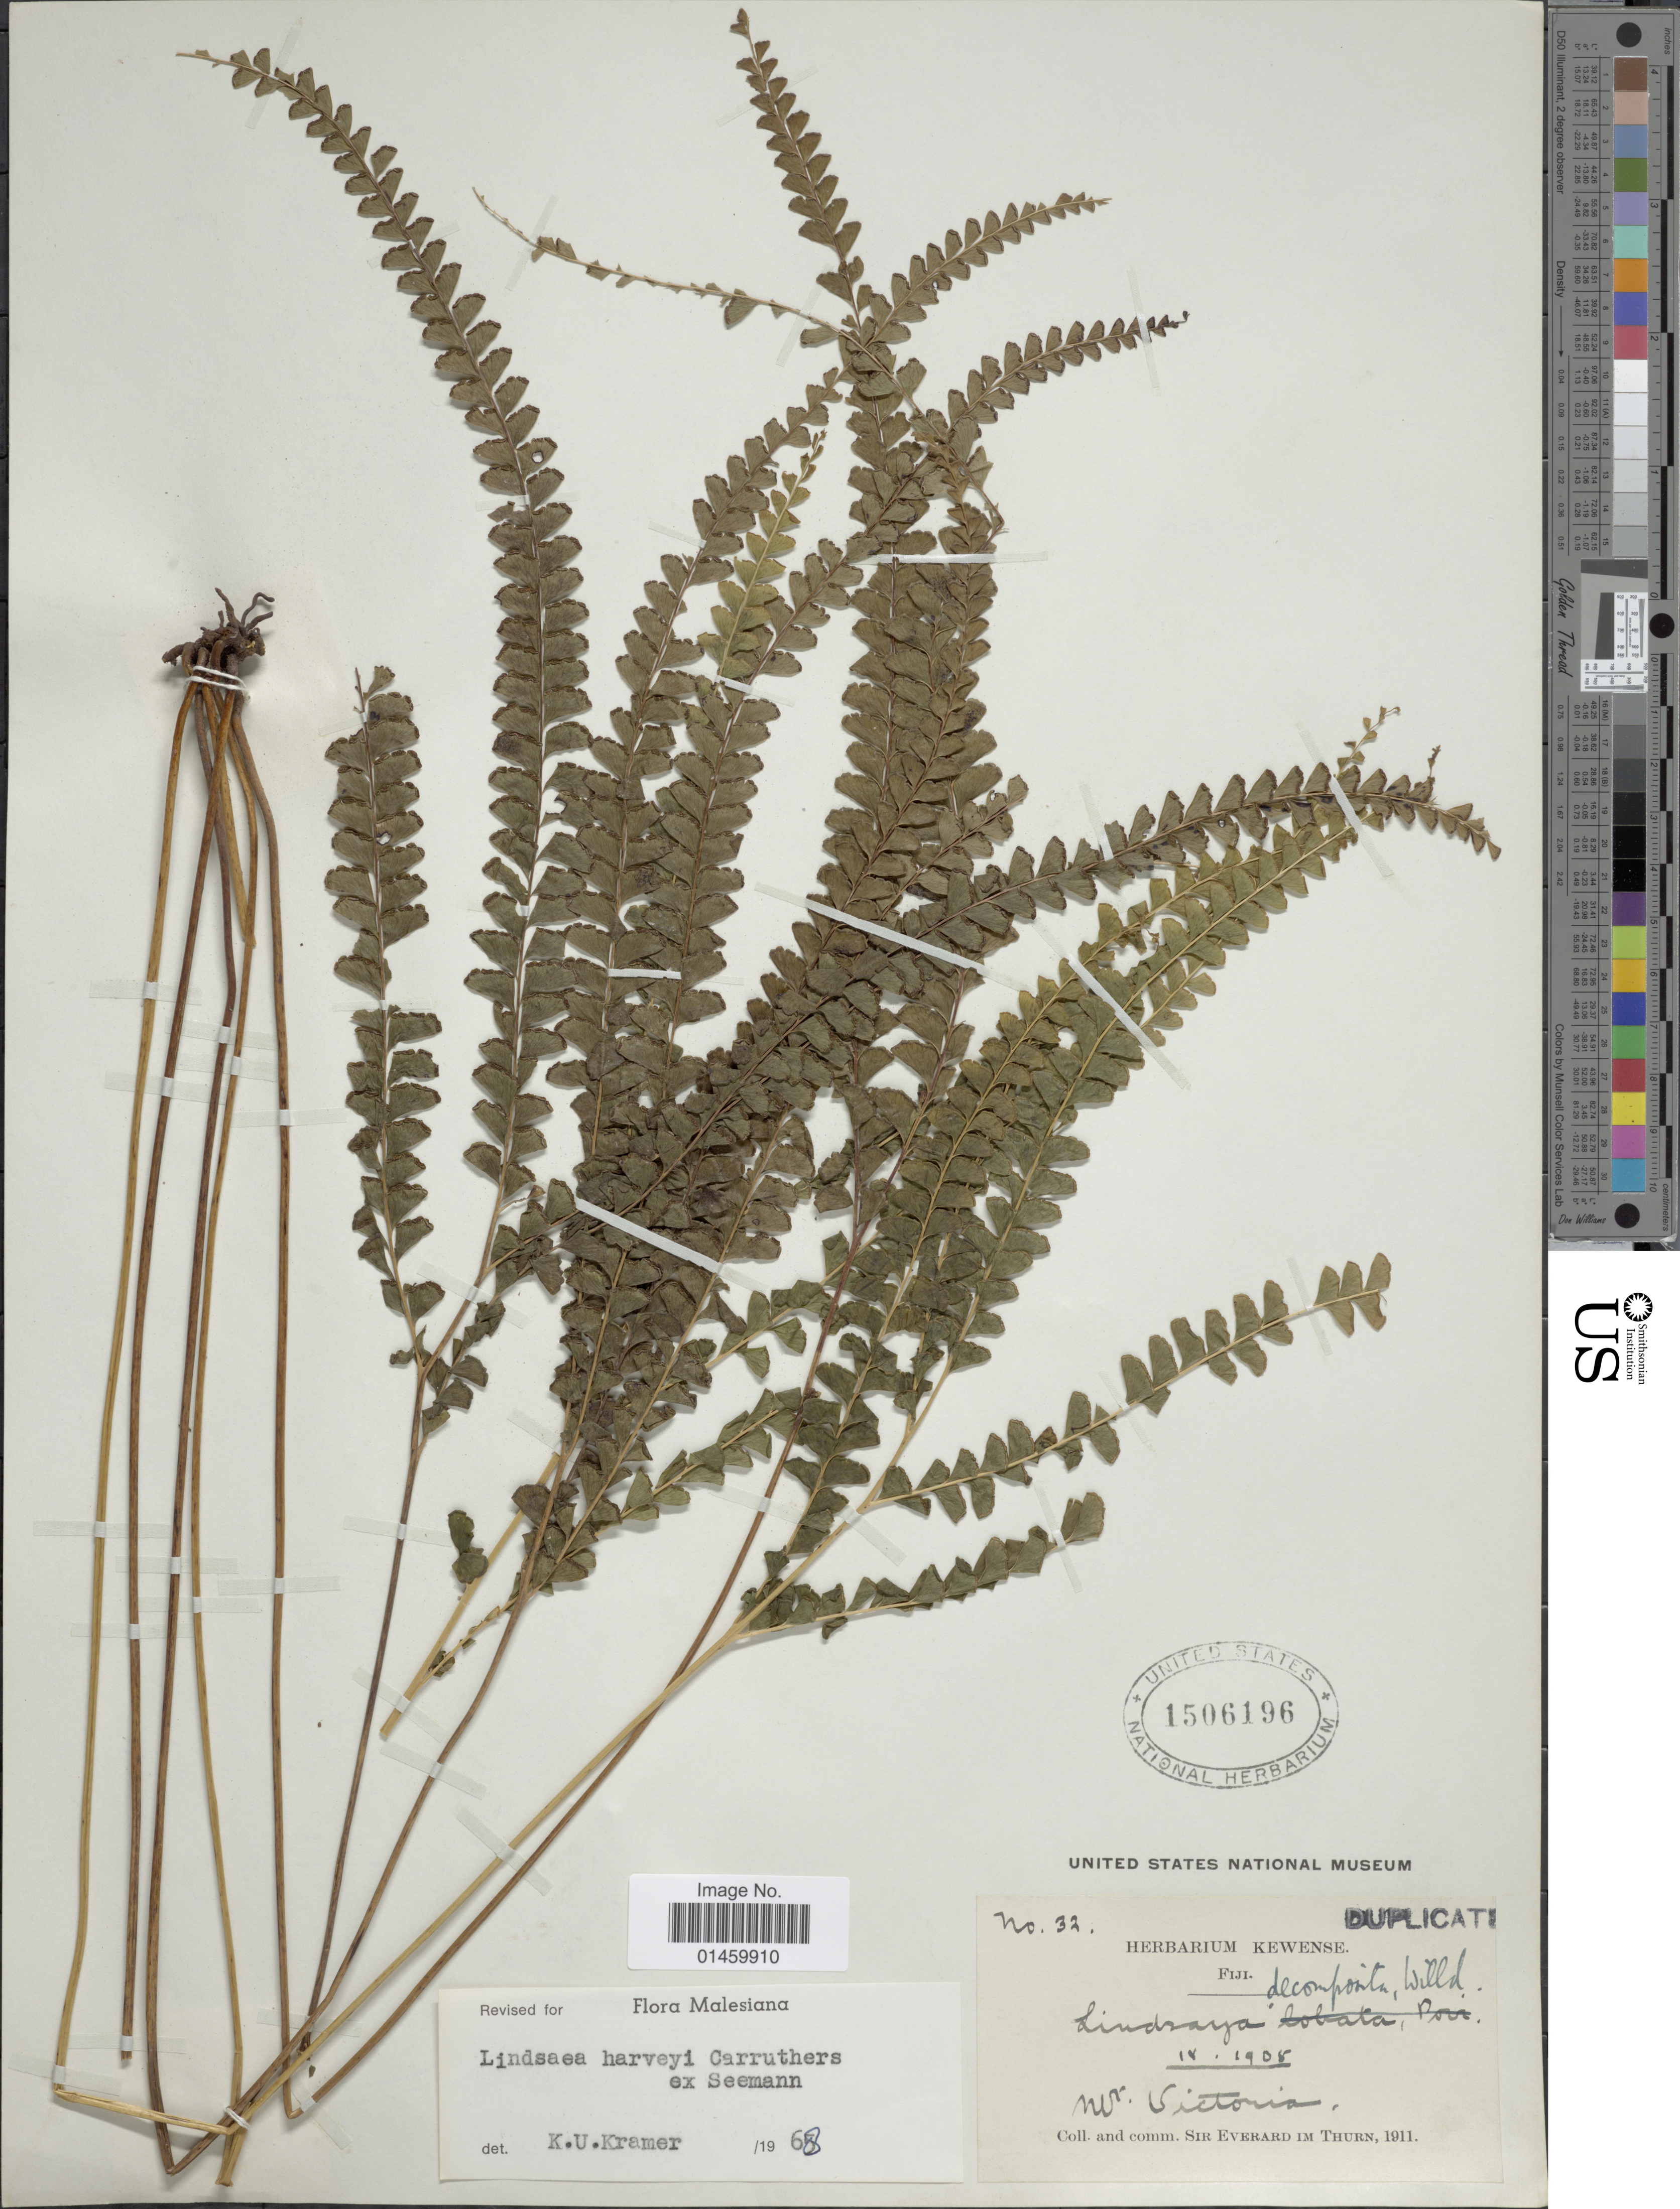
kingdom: Plantae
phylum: Tracheophyta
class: Polypodiopsida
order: Polypodiales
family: Lindsaeaceae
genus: Lindsaea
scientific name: Lindsaea harveyi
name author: Carruth. ex Seem.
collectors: E. F. im Thurn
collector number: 32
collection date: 1908-09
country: Fiji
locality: M.Victoria. [interpreted]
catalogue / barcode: US 1506196